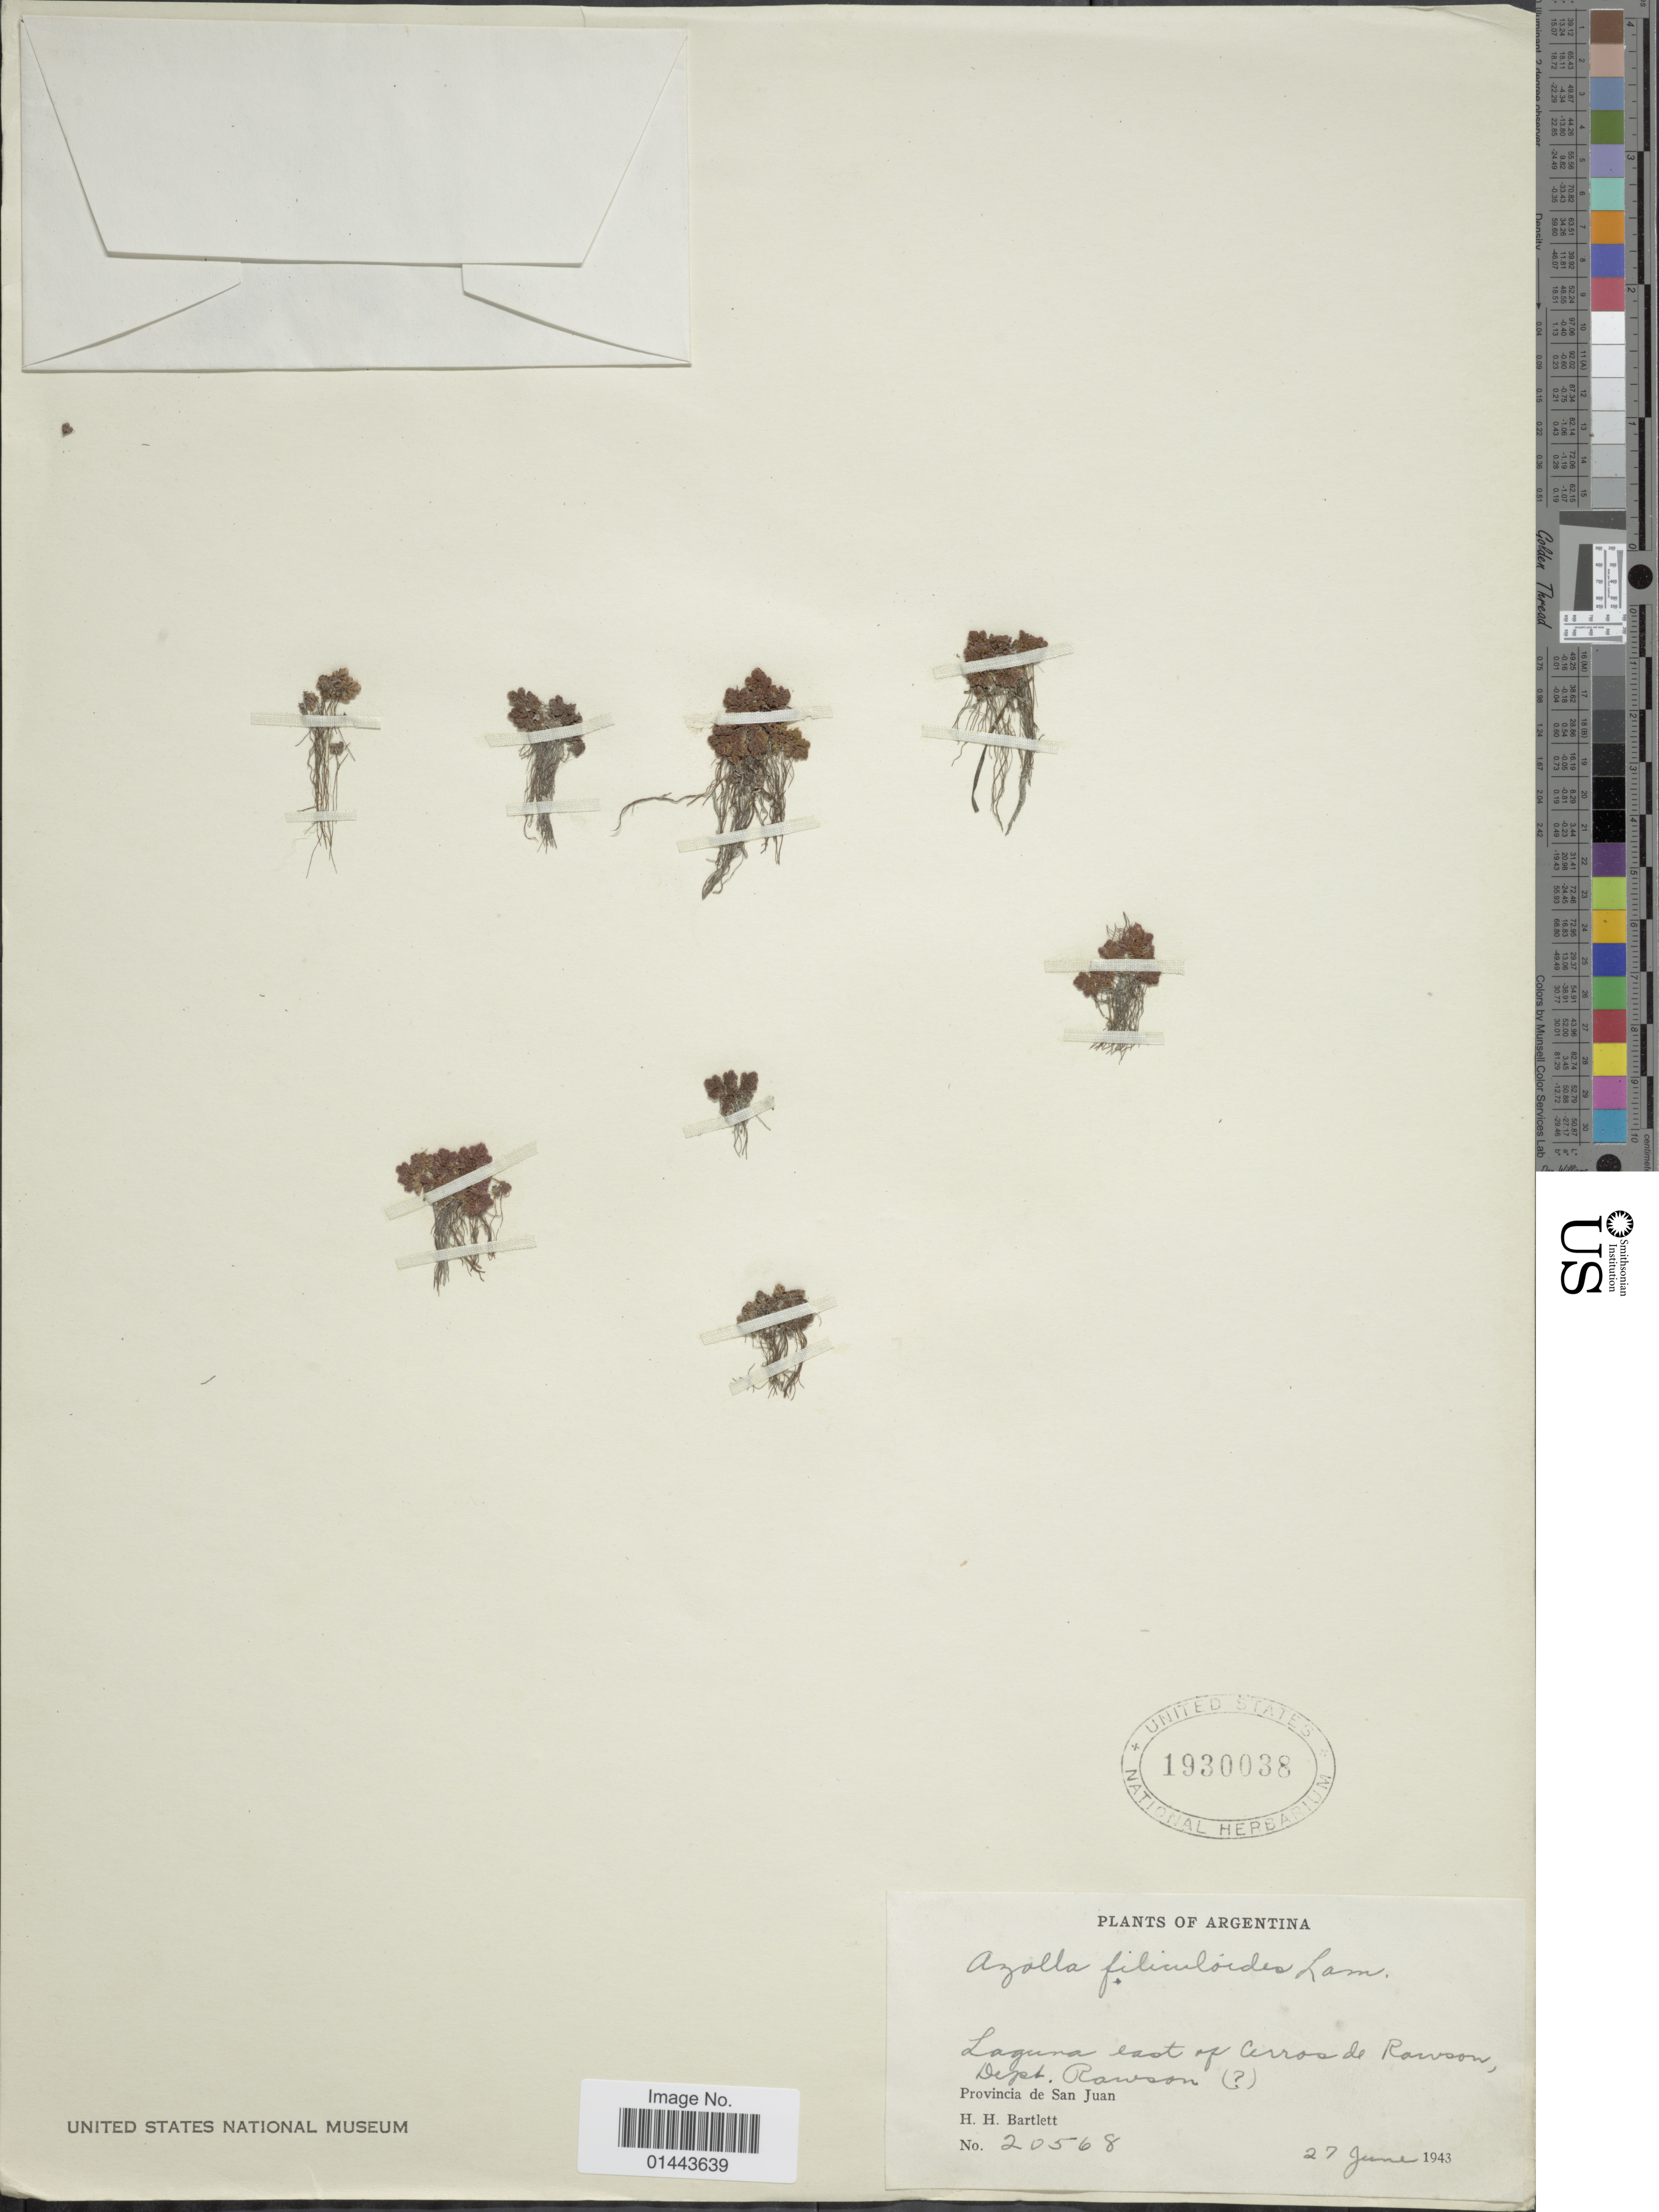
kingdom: Plantae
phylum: Tracheophyta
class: Polypodiopsida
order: Salviniales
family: Salviniaceae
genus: Azolla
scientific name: Azolla filiculoides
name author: Lam.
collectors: H. H. Bartlett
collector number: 20568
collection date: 1943-06-24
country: Argentina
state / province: San Juan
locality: Laguna east of Cerro de Rawson, Dept. Rawson [unsure placement]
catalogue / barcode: US 1930038